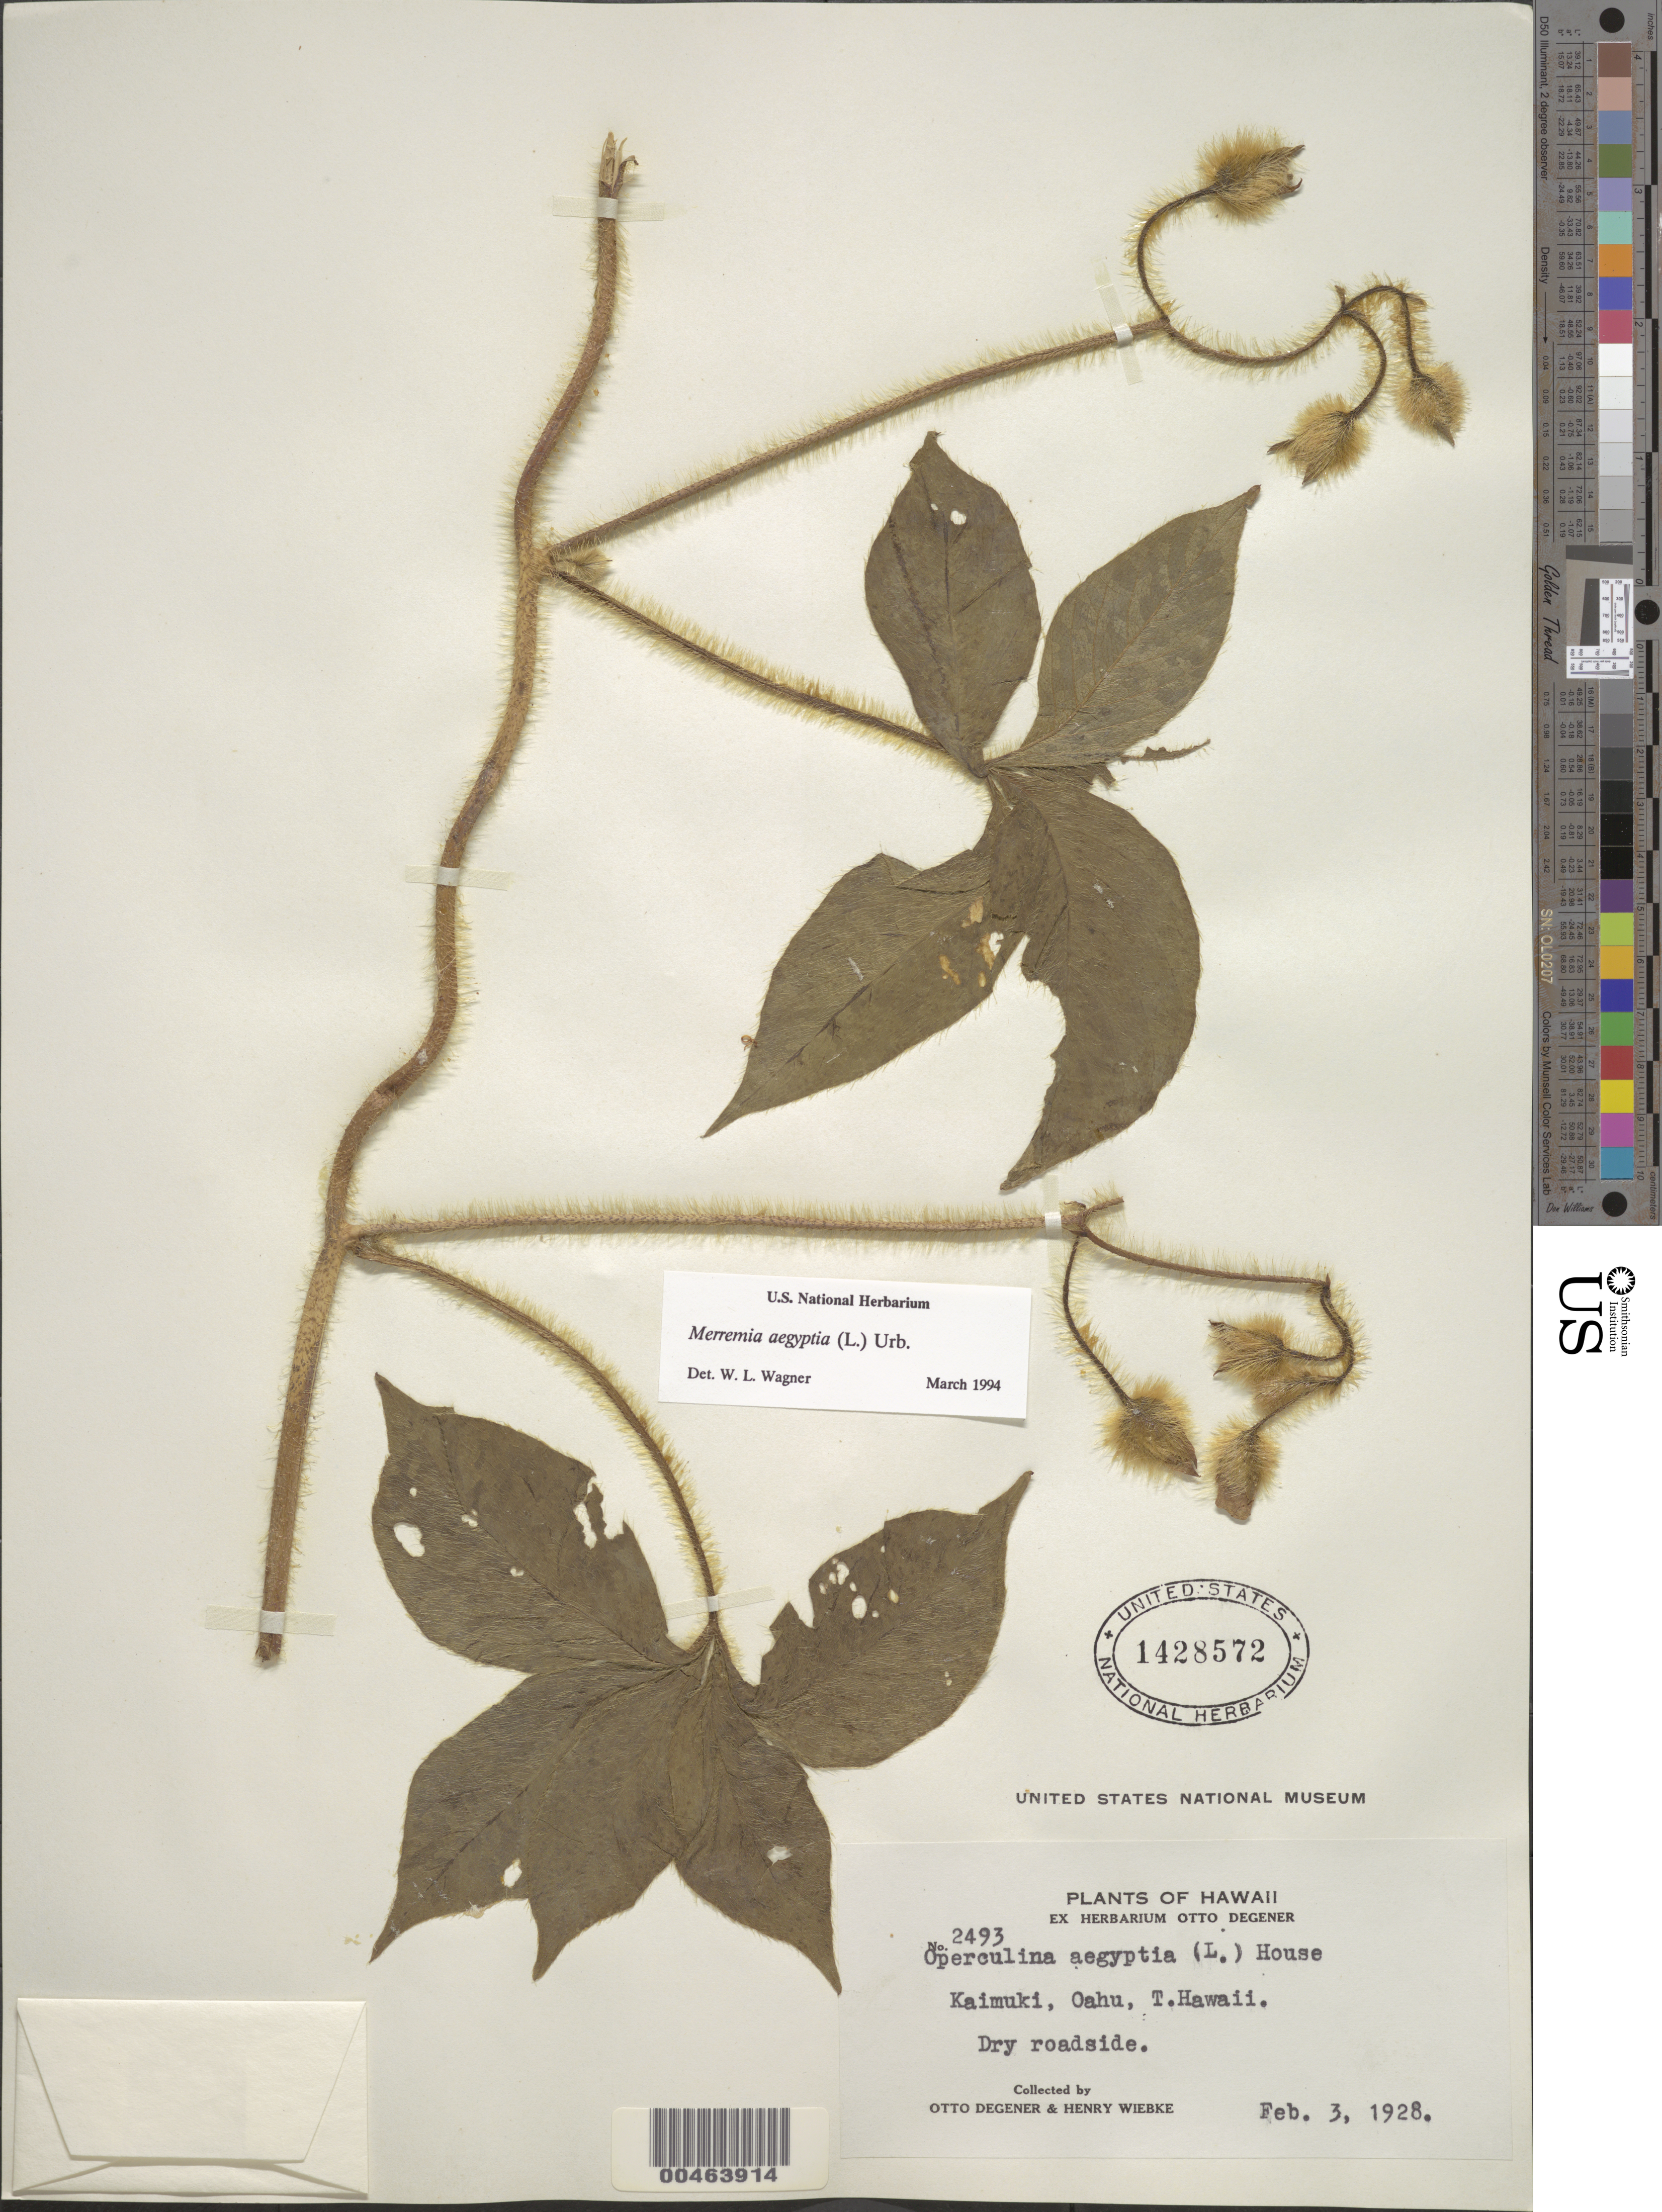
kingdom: Plantae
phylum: Tracheophyta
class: Magnoliopsida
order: Solanales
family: Convolvulaceae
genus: Distimake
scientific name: Distimake aegyptius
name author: (L.) A. R. Simões & Staples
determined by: Wagner, W. L., (BOT), Smithsonian Institution - National Museum of Natural History (UNITED STATES)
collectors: O. Degener & H. Wiebke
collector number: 2493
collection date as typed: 3 Feb 1928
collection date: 1928-02-03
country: United States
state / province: Hawaii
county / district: Honolulu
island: Oahu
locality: Kaimuki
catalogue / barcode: US 1428572